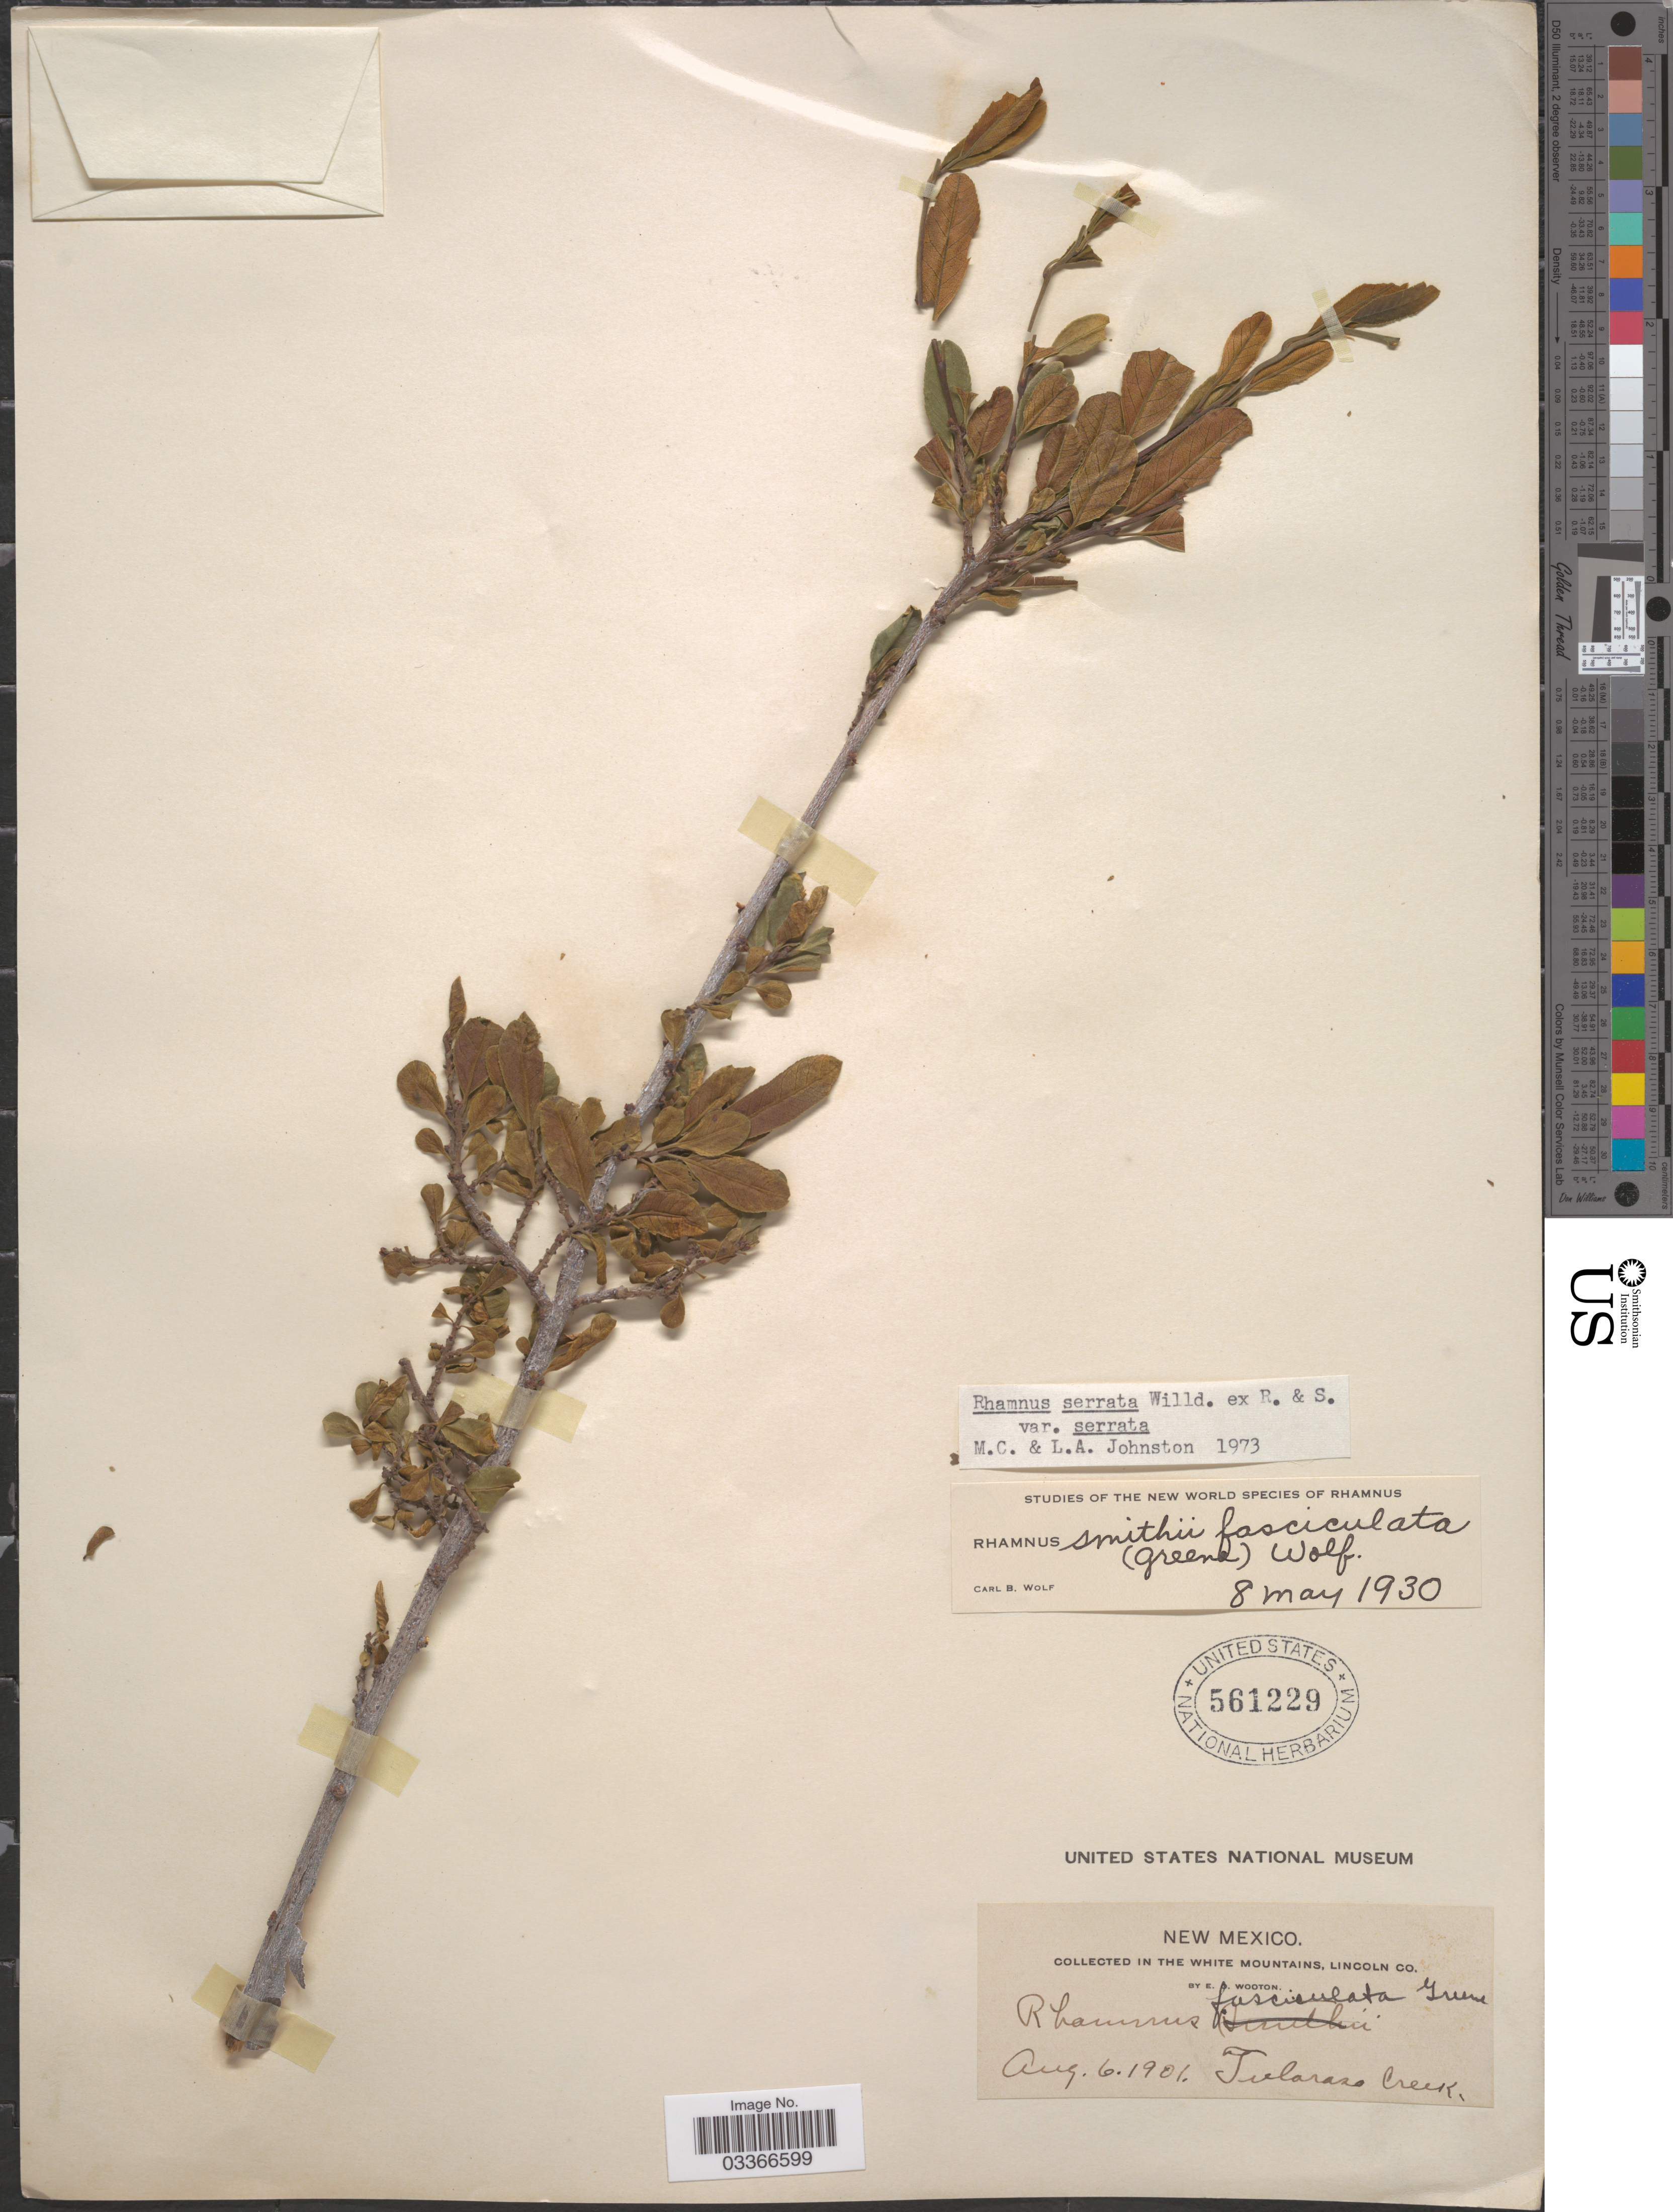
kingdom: Plantae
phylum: Tracheophyta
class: Magnoliopsida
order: Rosales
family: Rhamnaceae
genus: Rhamnus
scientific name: Rhamnus serrata var. serrata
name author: Humb. & Bonpl. ex Willd.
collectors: E. O. Wooton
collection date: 1901-08-06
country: United States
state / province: New Mexico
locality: The White Mountains, Lincoln Co. Tularosa Creek.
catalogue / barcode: US 561229